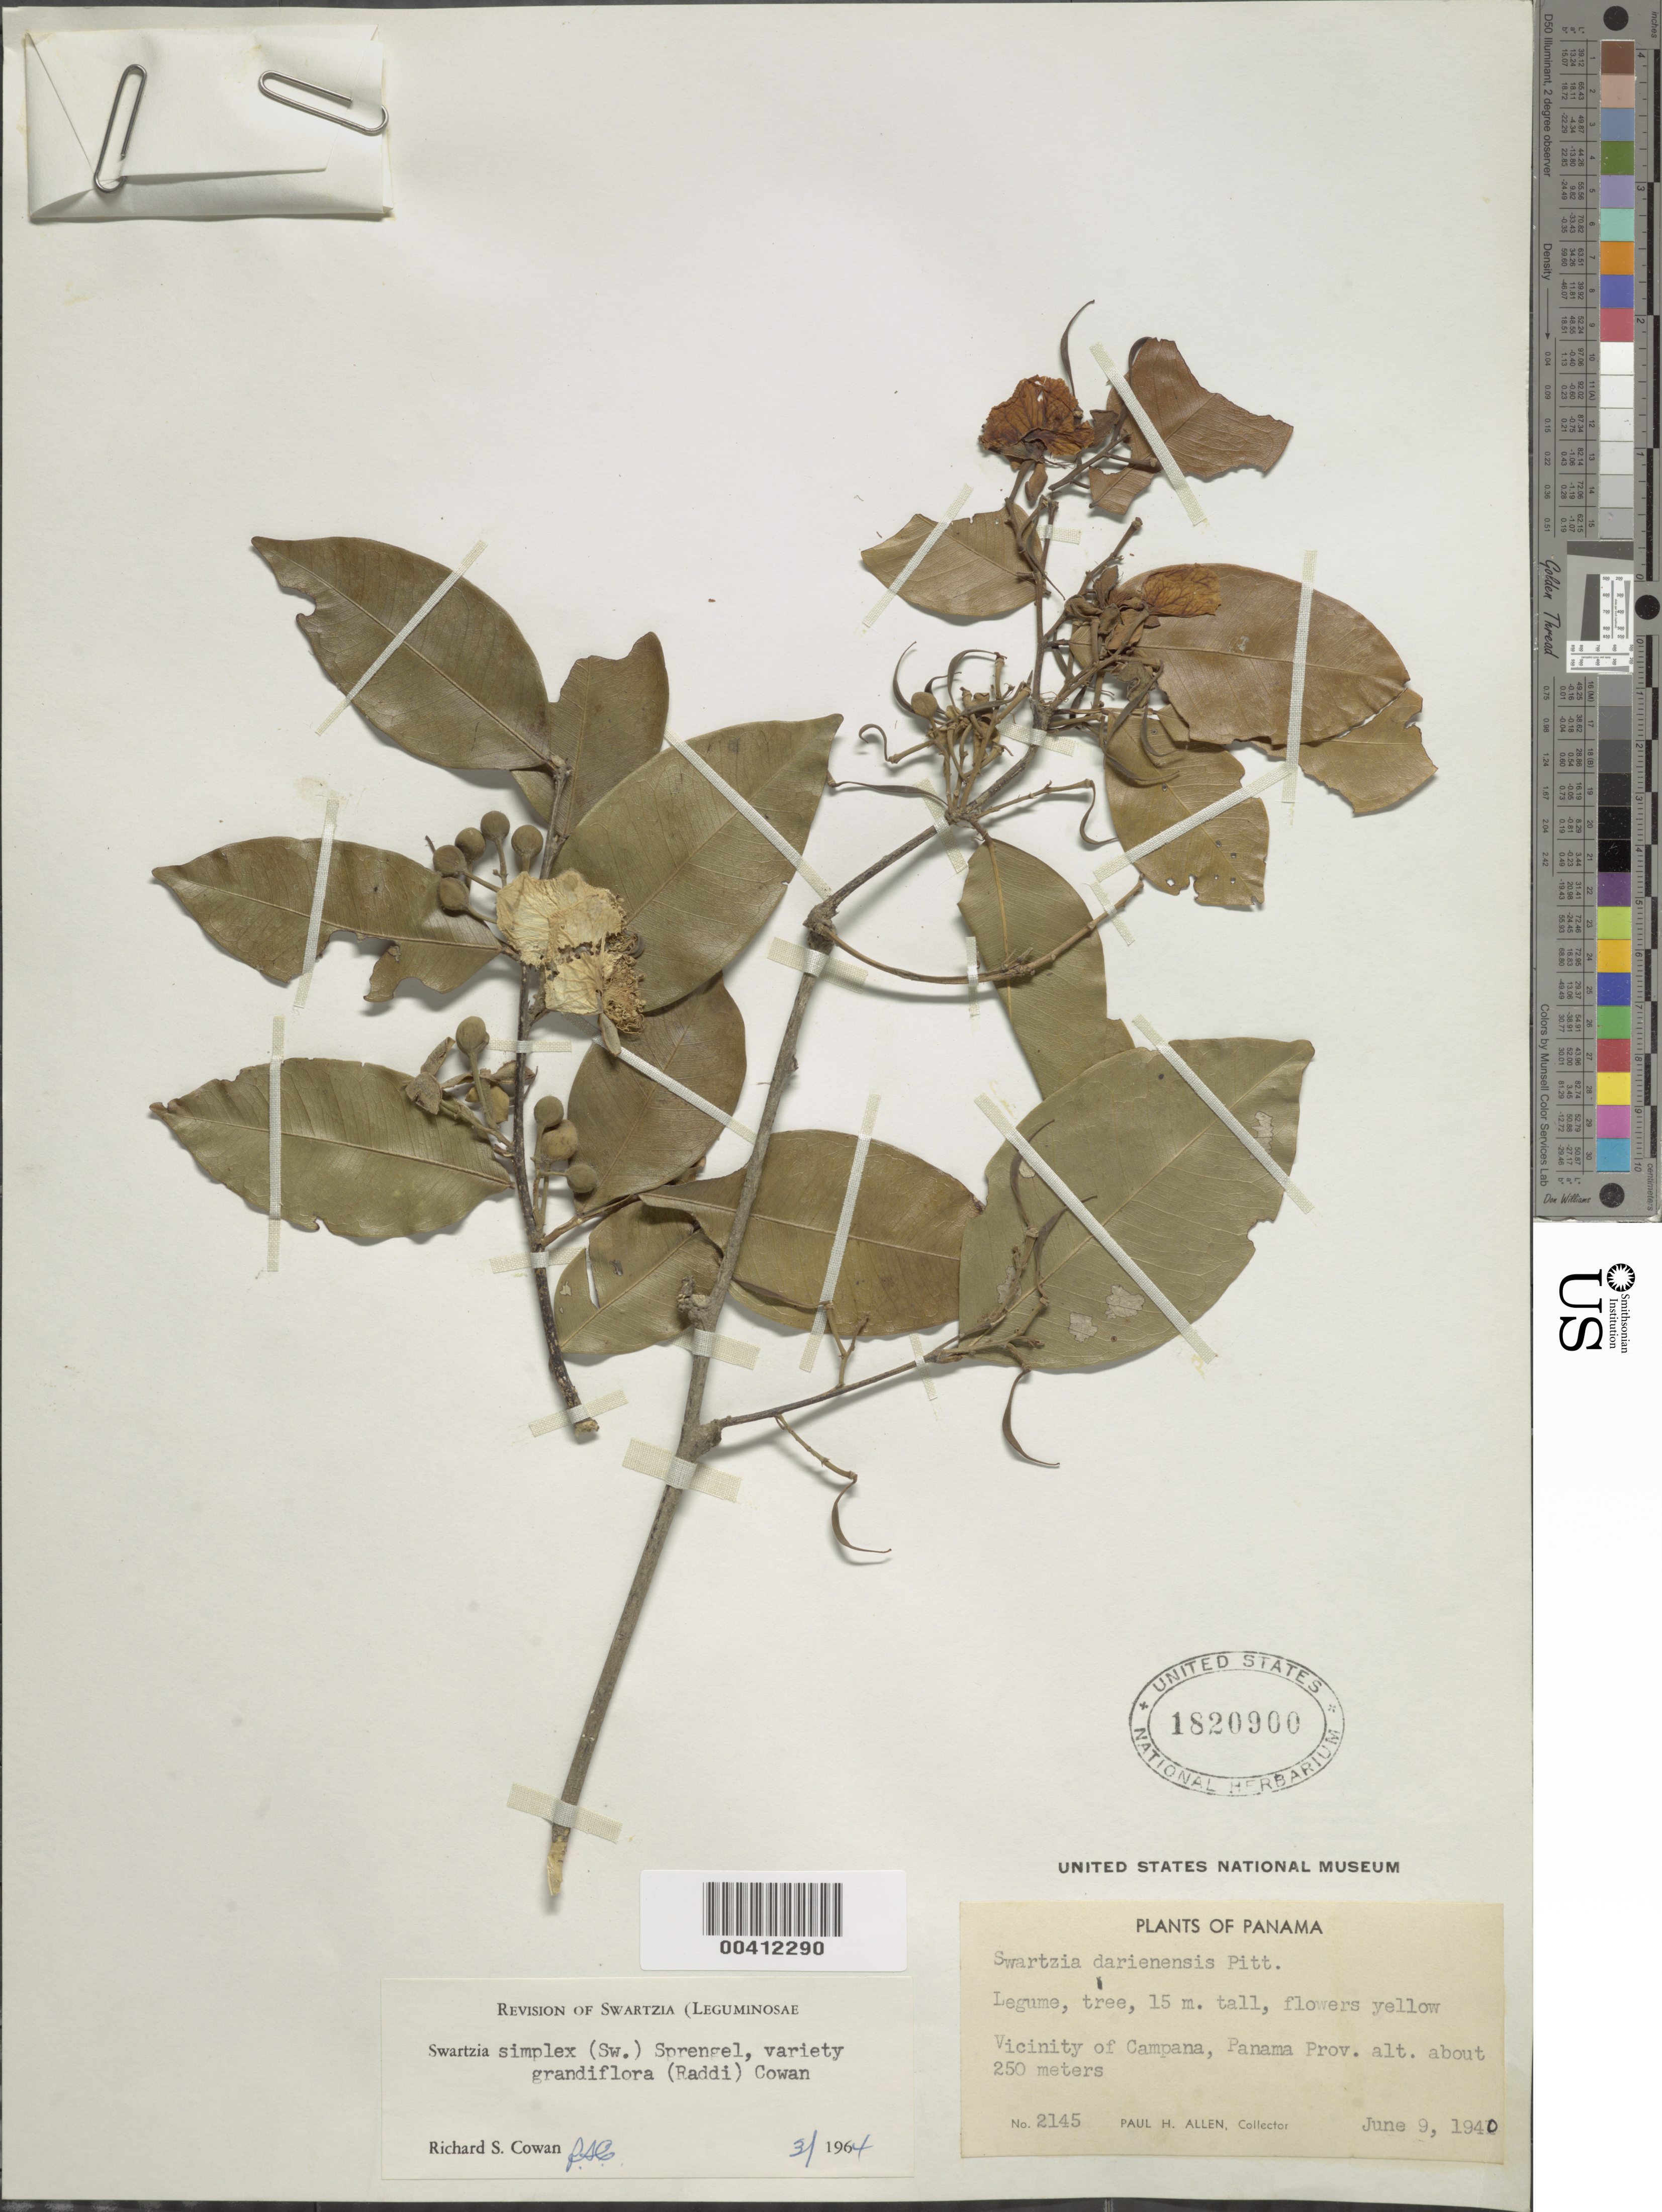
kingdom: Plantae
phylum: Tracheophyta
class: Magnoliopsida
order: Fabales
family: Fabaceae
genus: Swartzia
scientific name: Swartzia simplex var. grandiflora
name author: (Raddi) R.S. Cowan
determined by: Cowan, R. S.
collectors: P. H. Allen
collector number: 2145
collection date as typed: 09 Jun 1940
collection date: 1940-06-09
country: Panama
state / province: Panamá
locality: Vicinity of Campana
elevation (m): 250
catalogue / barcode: US 1820900